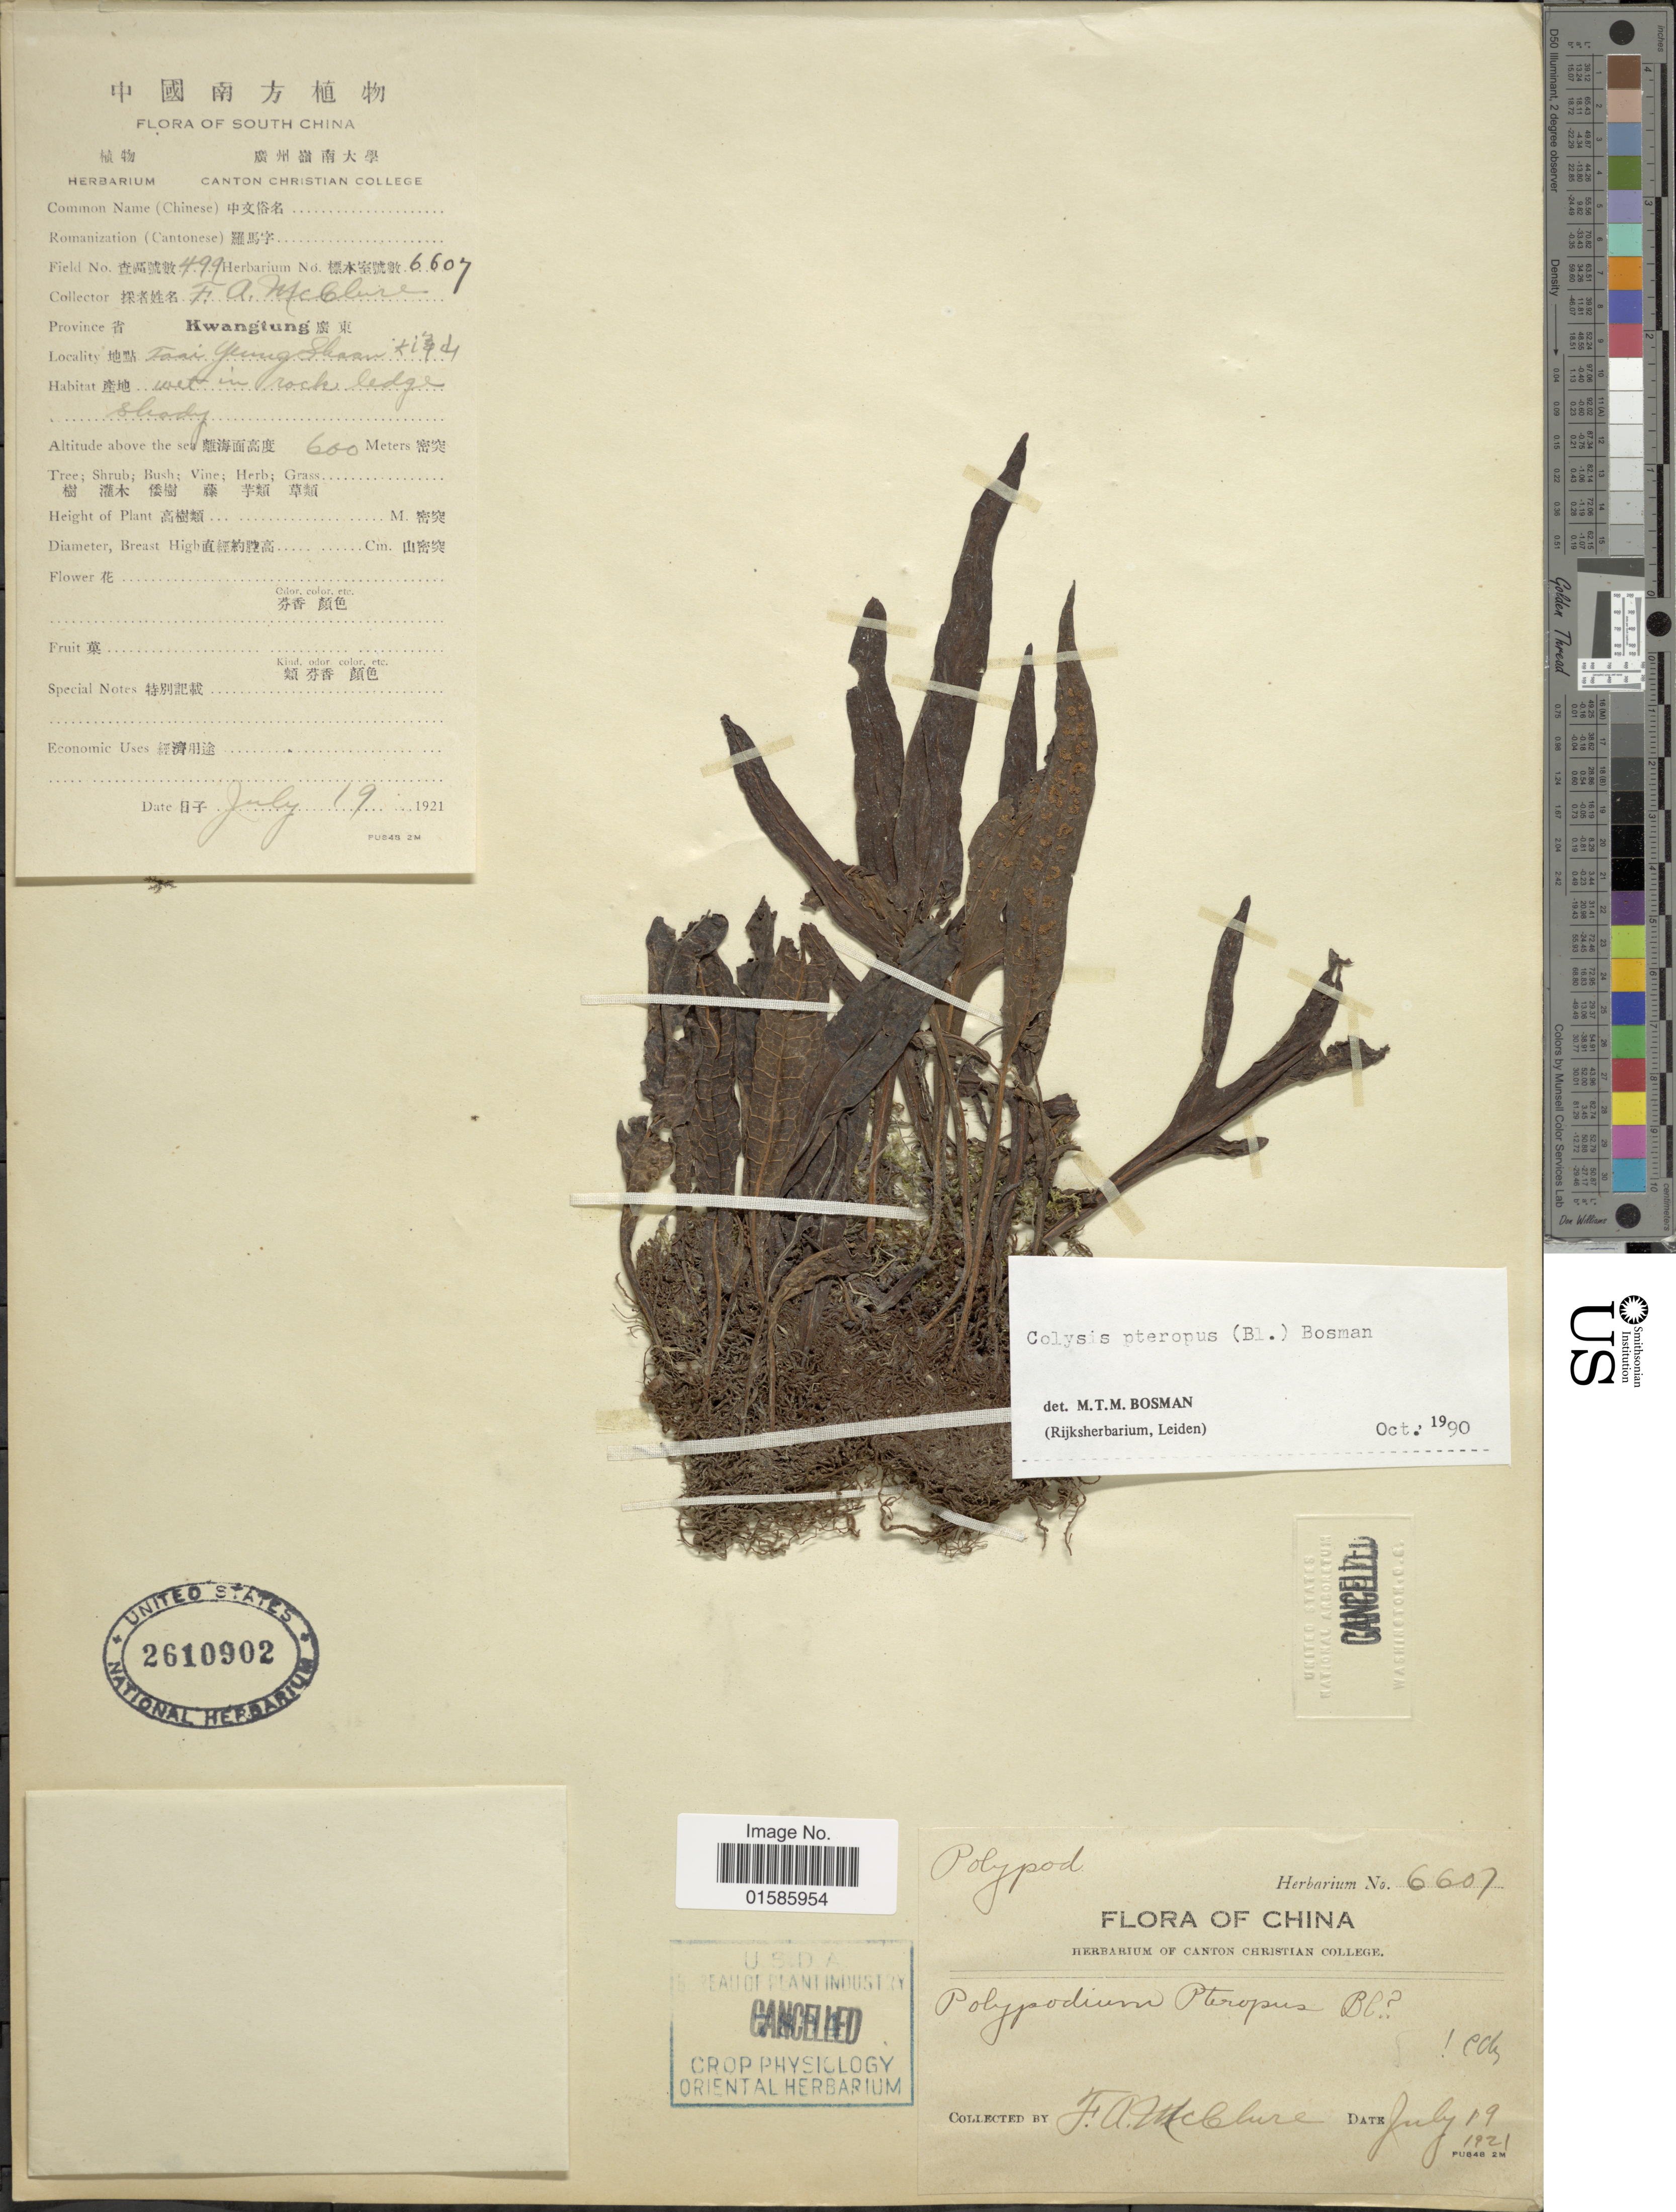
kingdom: Plantae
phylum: Tracheophyta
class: Polypodiopsida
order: Polypodiales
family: Polypodiaceae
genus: Microsorum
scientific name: Microsorum pteropus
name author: (Blume) Copel.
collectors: F. A. McClure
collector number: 499/6607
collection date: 1921-07-19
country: China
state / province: Guangdong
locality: Taai Yung Shaan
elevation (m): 600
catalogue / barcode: US 2610902